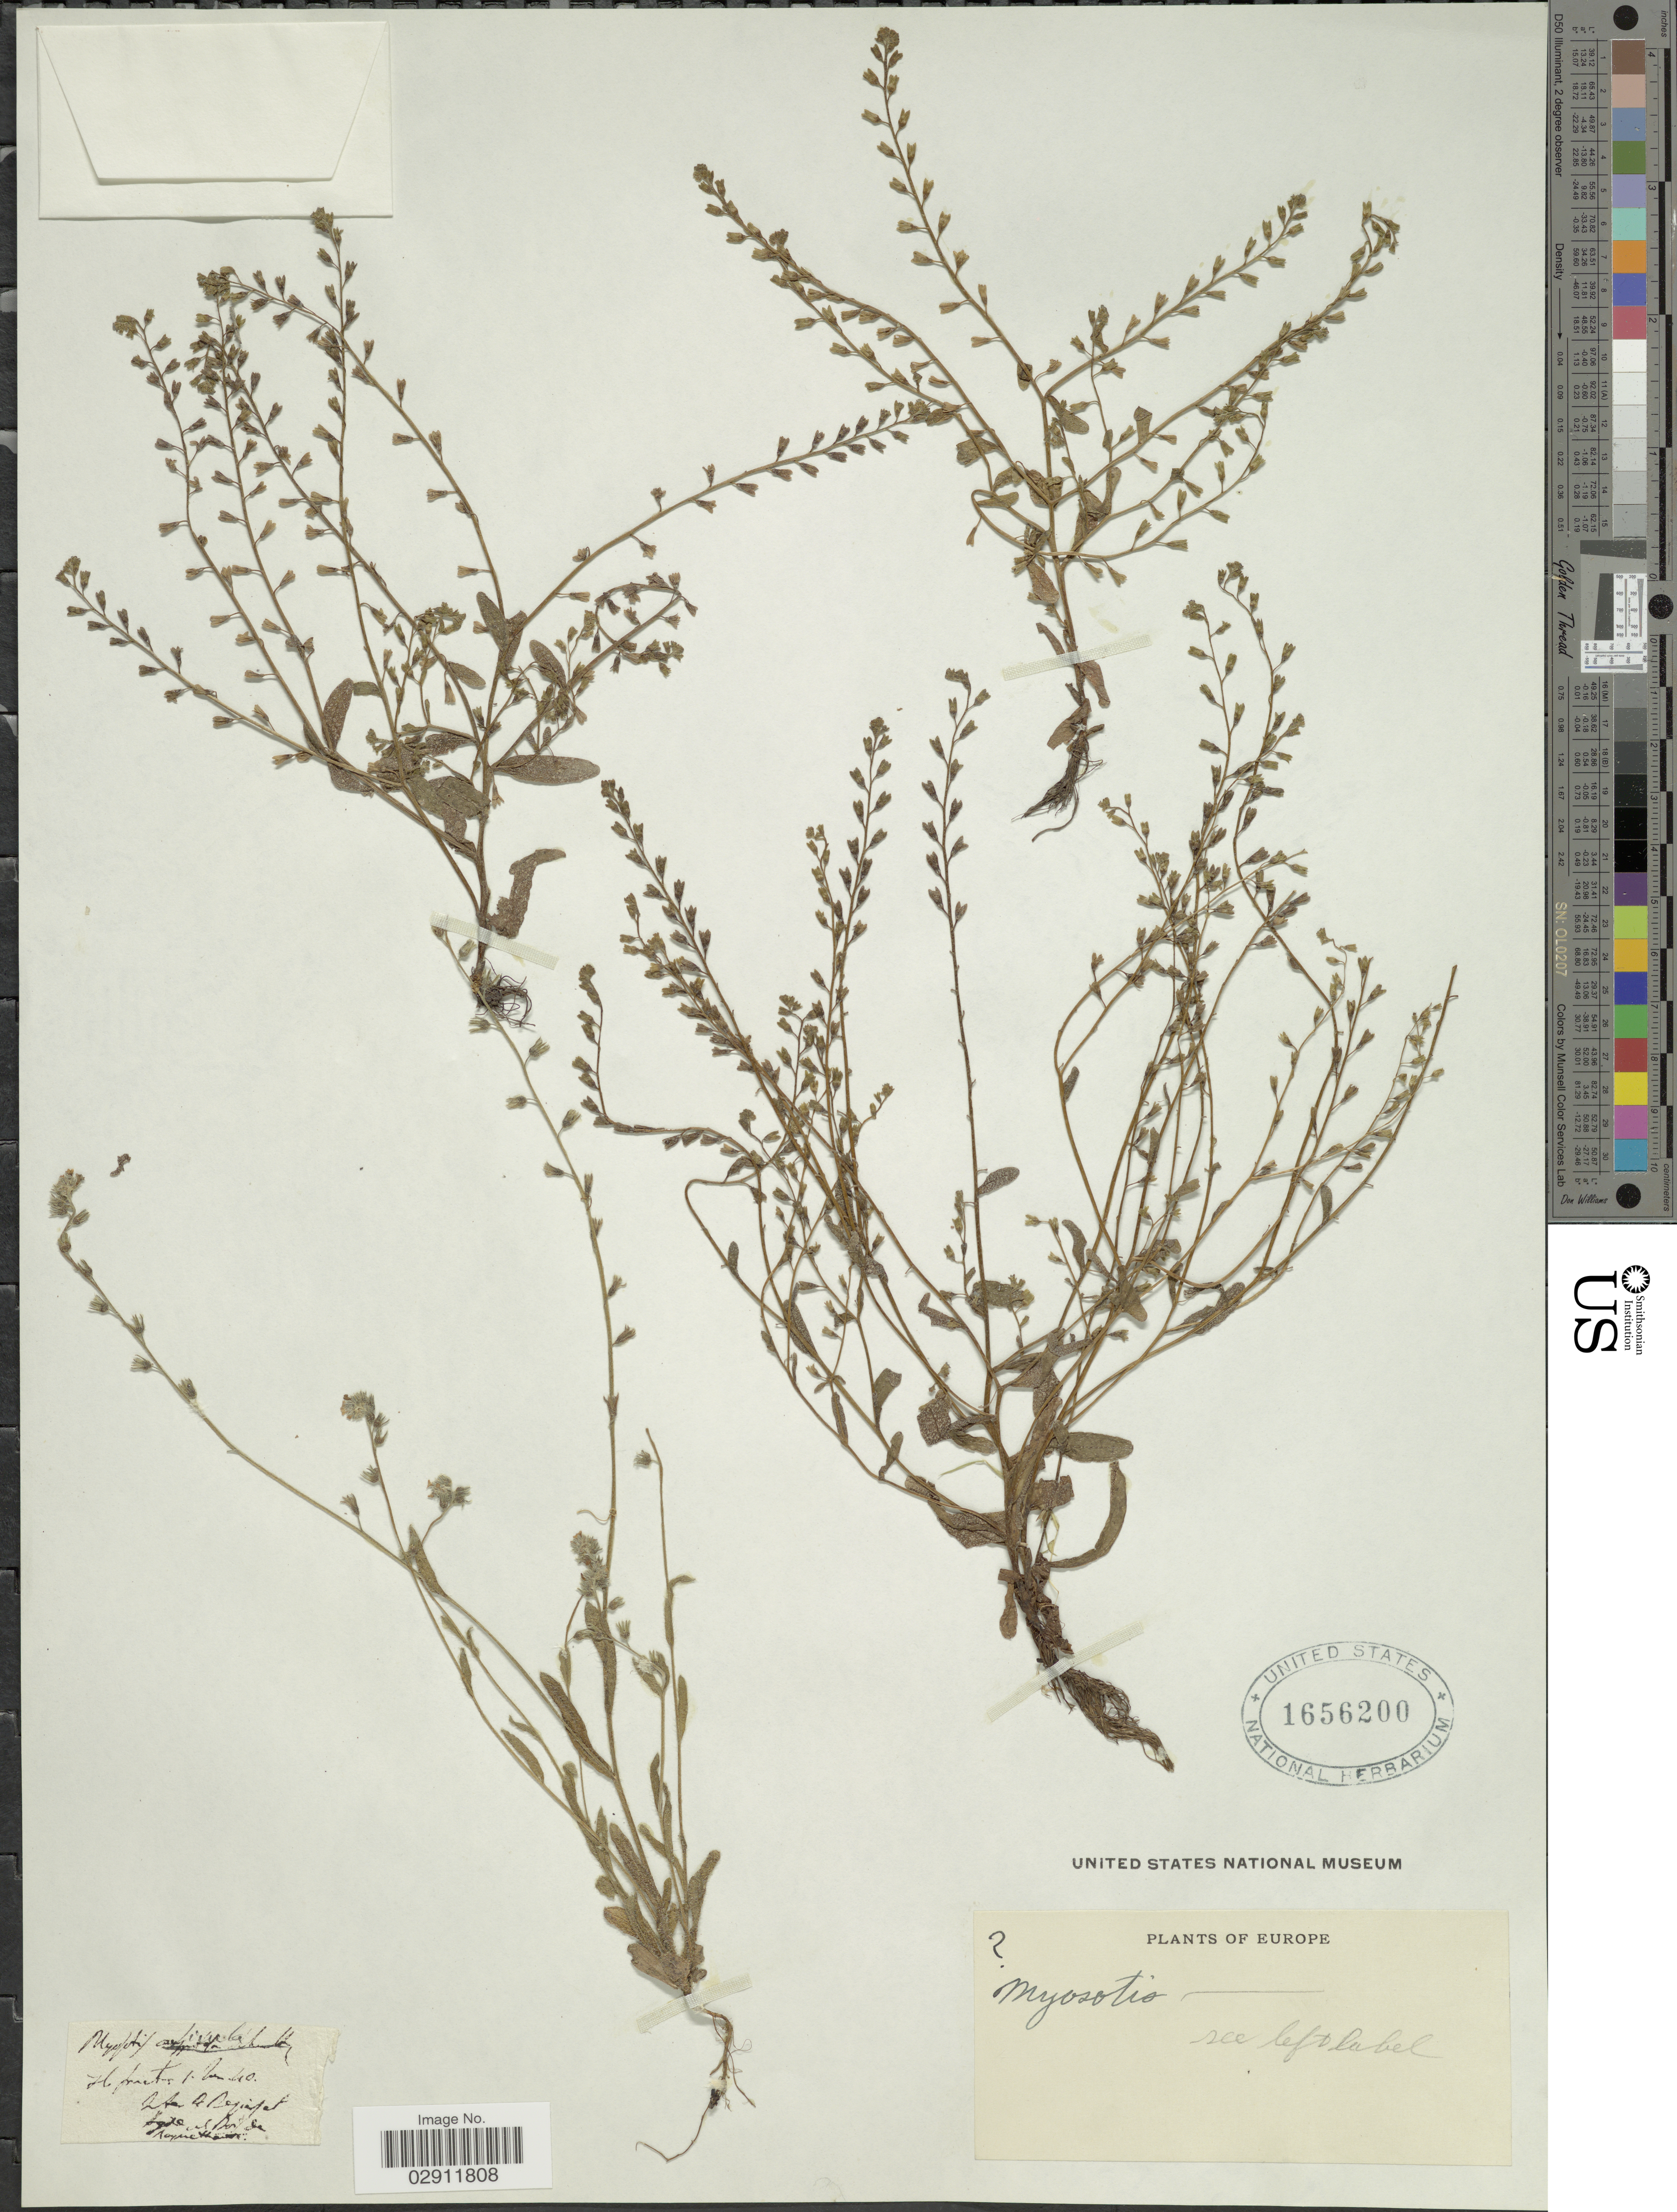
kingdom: Plantae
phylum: Tracheophyta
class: Magnoliopsida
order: Boraginales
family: Boraginaceae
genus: Myosotis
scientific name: Myosotis sp.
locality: [illegible text]. Europe.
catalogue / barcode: US 1656200